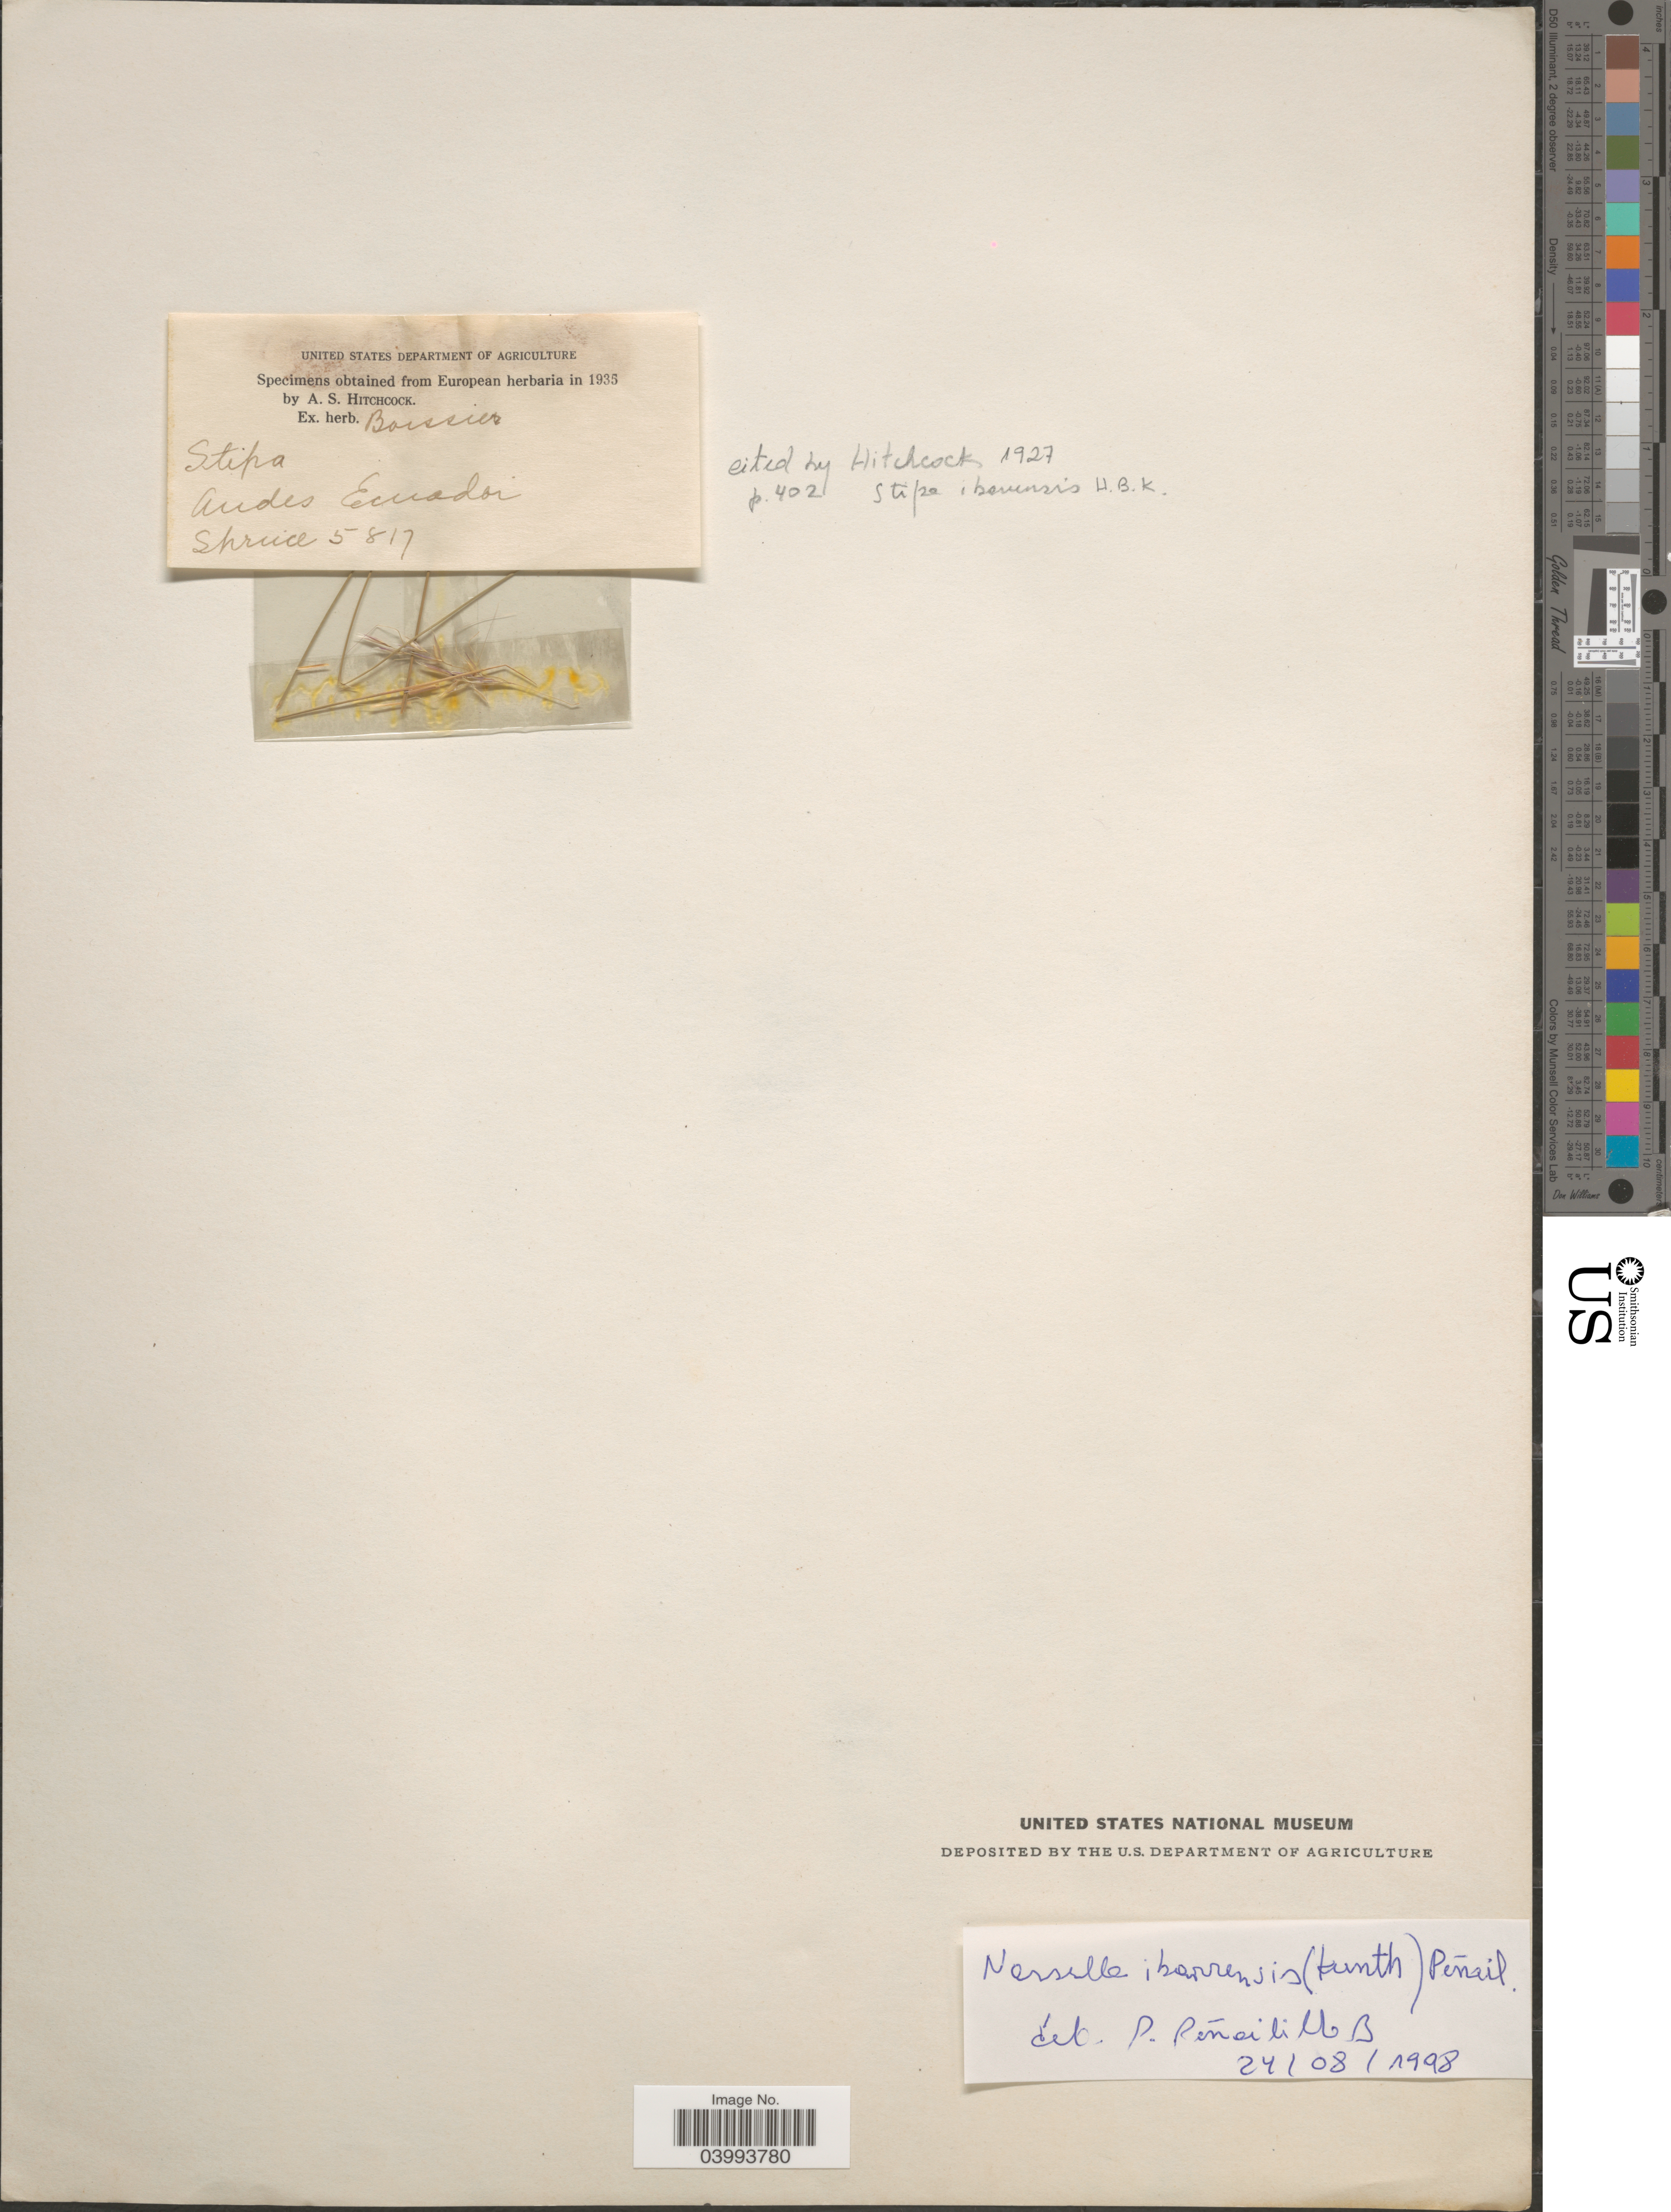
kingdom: Plantae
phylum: Tracheophyta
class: Liliopsida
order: Poales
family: Poaceae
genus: Nassella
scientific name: Nassella ibarrensis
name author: (Kunth) Lægaard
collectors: Herb. Boissier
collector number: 5817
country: Ecuador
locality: Andes.